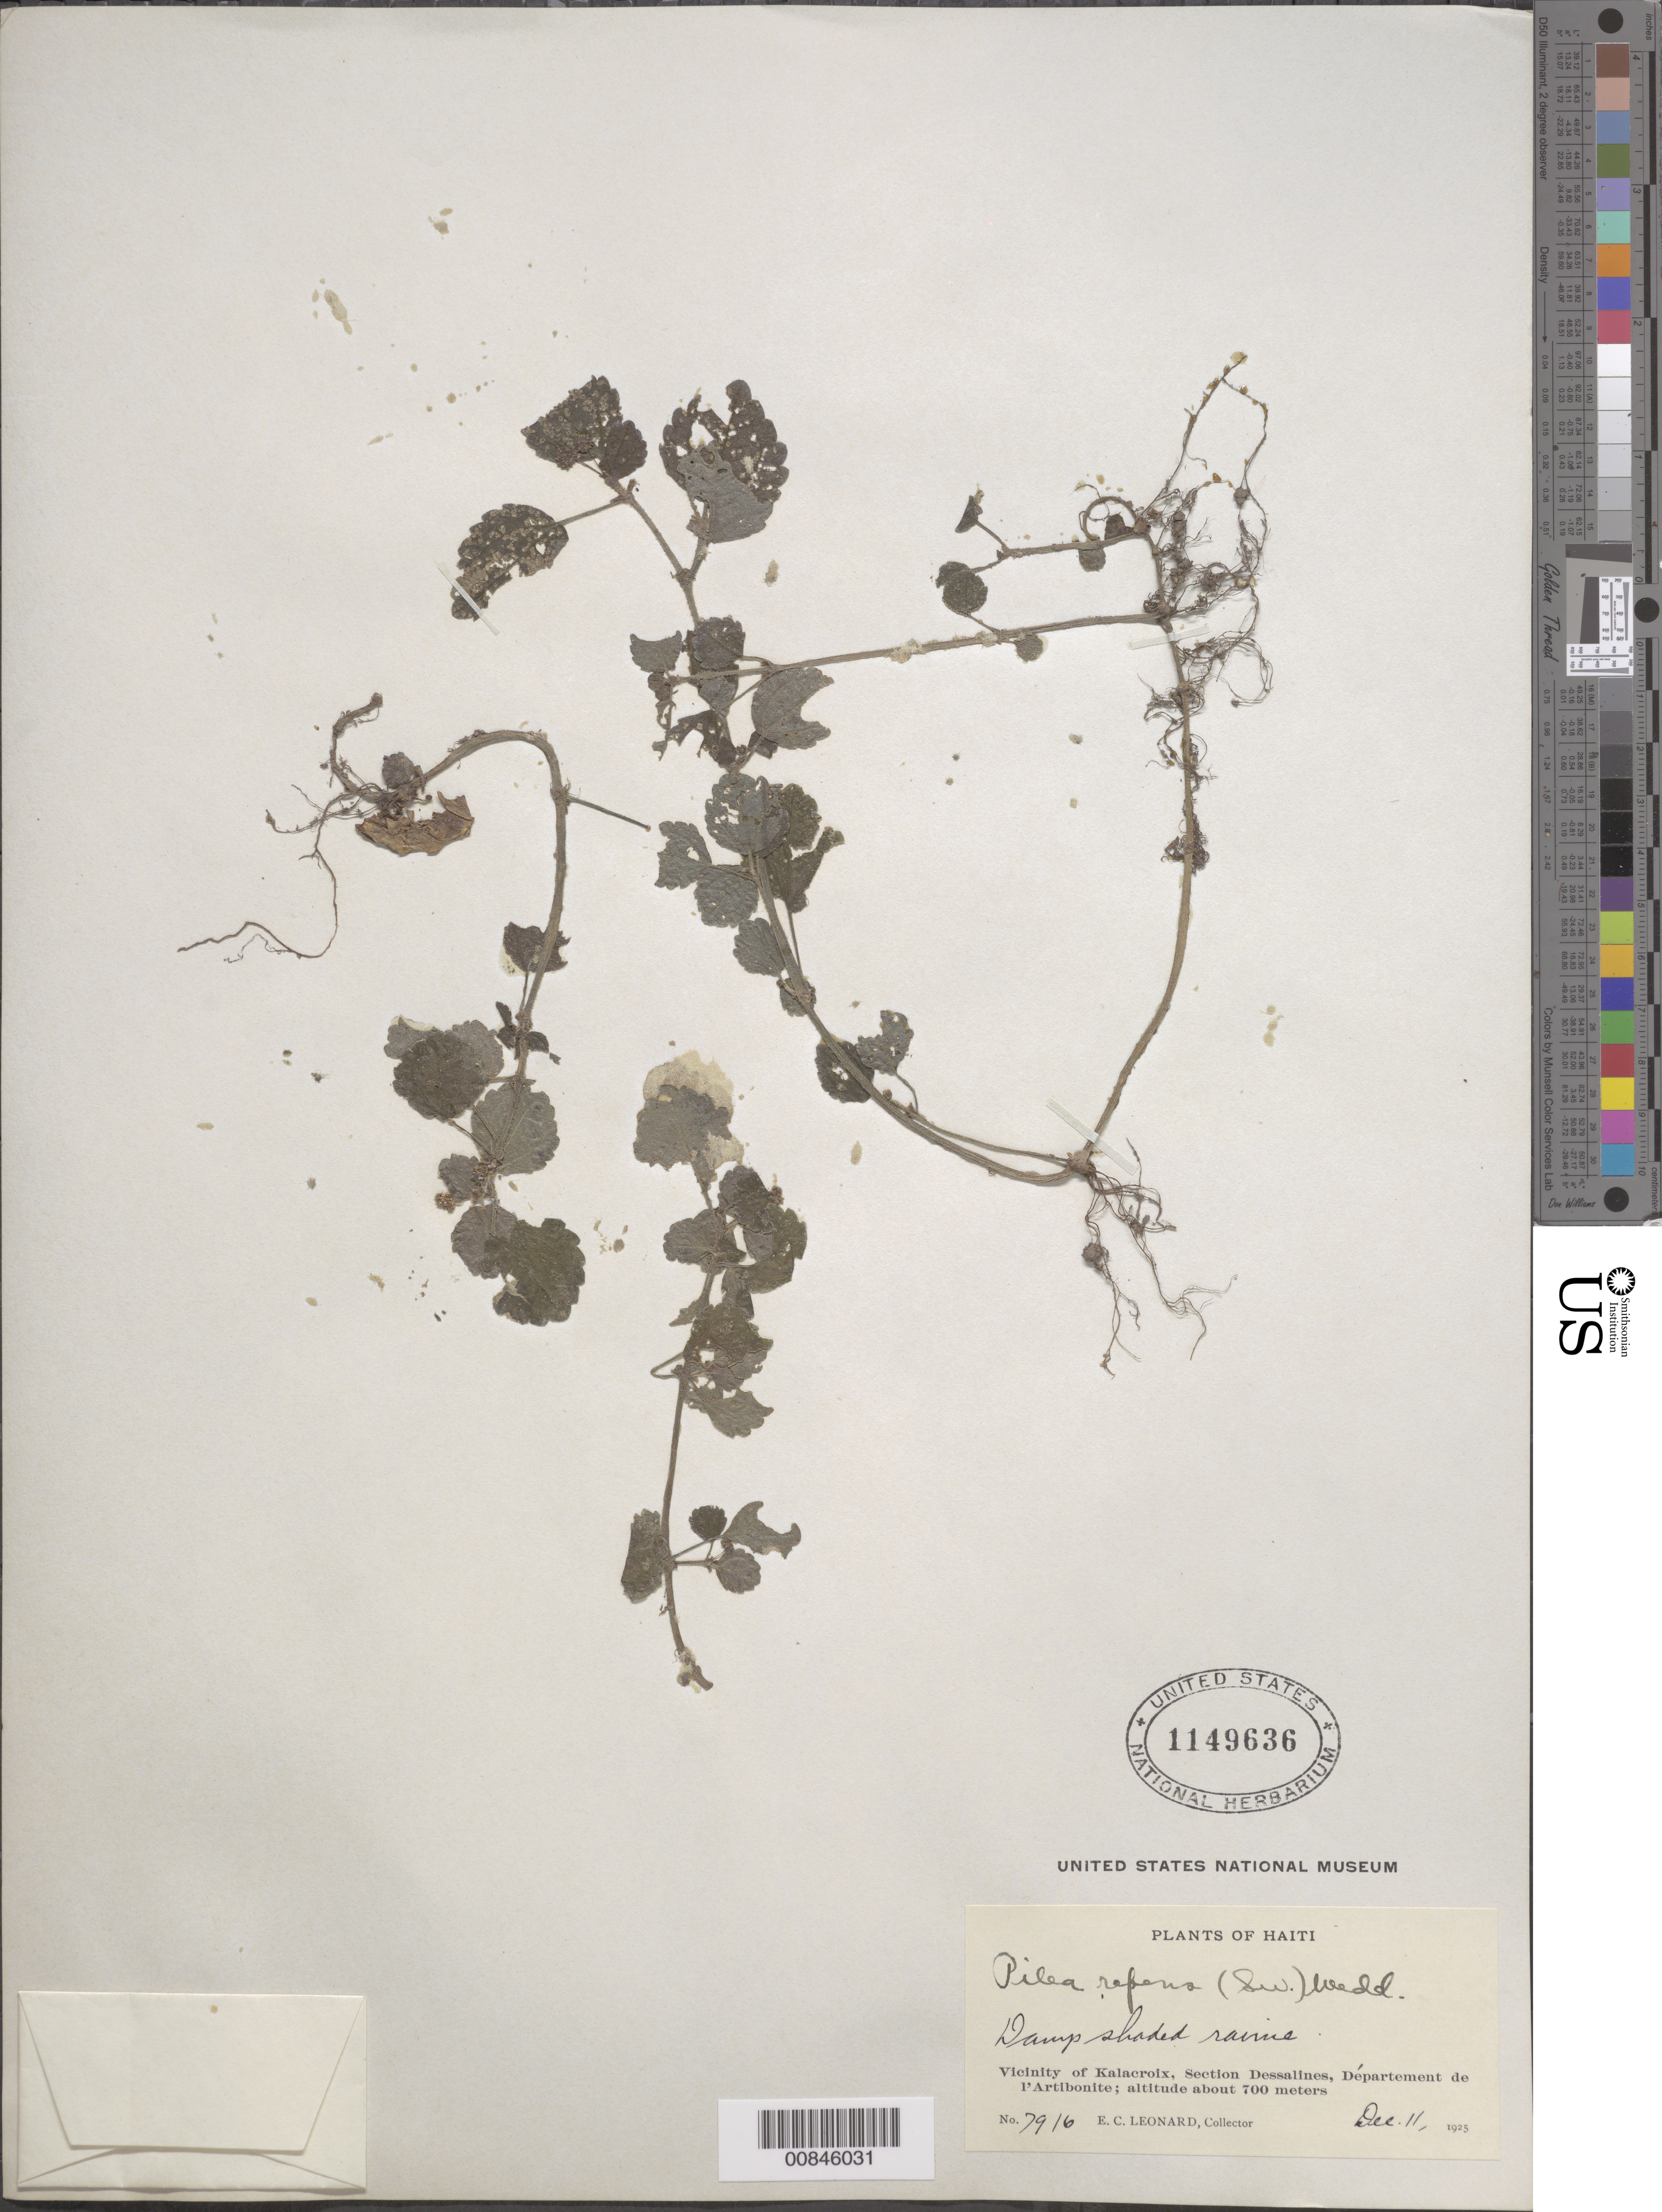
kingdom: Plantae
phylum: Tracheophyta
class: Magnoliopsida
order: Rosales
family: Urticaceae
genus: Pilea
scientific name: Pilea repens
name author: (Sw.) Wedd.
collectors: E. C. Leonard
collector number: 7916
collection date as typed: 11 Dec 1925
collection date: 1925-12-11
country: Haiti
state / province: Artibonite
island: Hispaniola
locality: Vicinity of Kalacroix, Section Dessalines.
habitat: Damp shaded ravine.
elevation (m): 700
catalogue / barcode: US 1149636